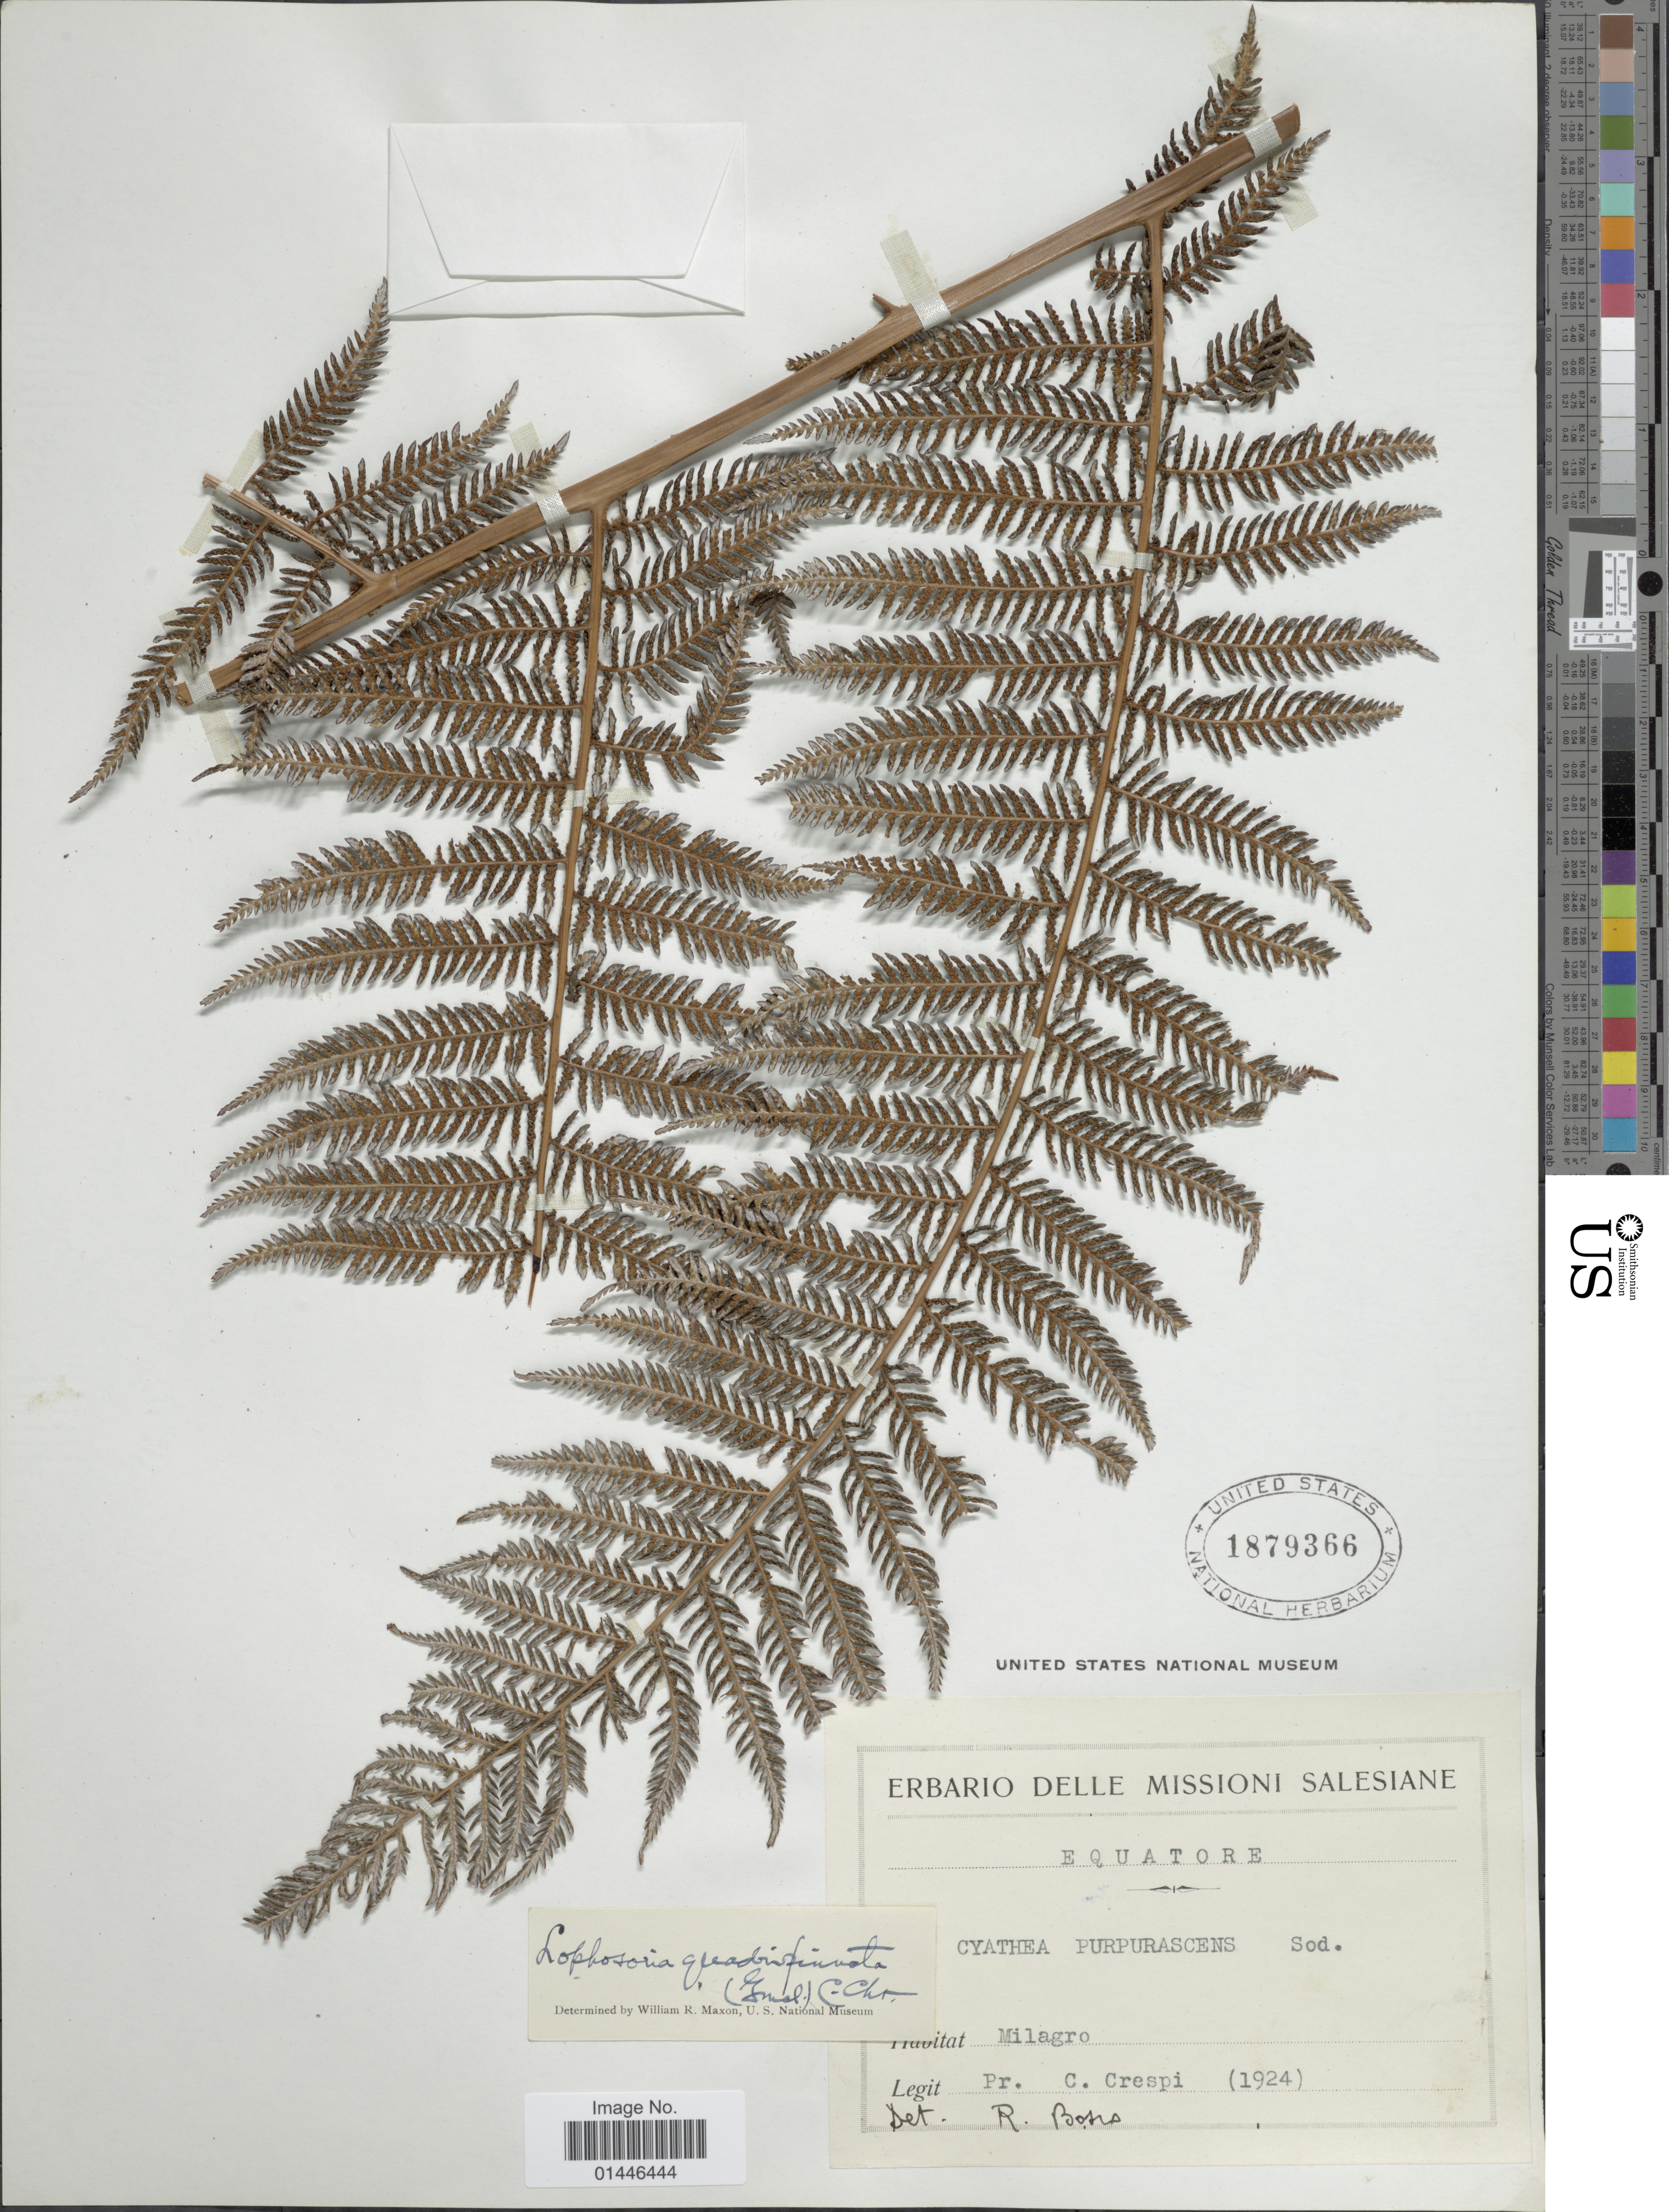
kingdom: Plantae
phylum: Tracheophyta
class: Polypodiopsida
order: Cyatheales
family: Dicksoniaceae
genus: Lophosoria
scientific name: Lophosoria quadripinnata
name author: (J.F. Gmel.) C. Chr.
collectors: C. Crespi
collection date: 1924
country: Ecuador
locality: Milagro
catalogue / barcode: US 1879366